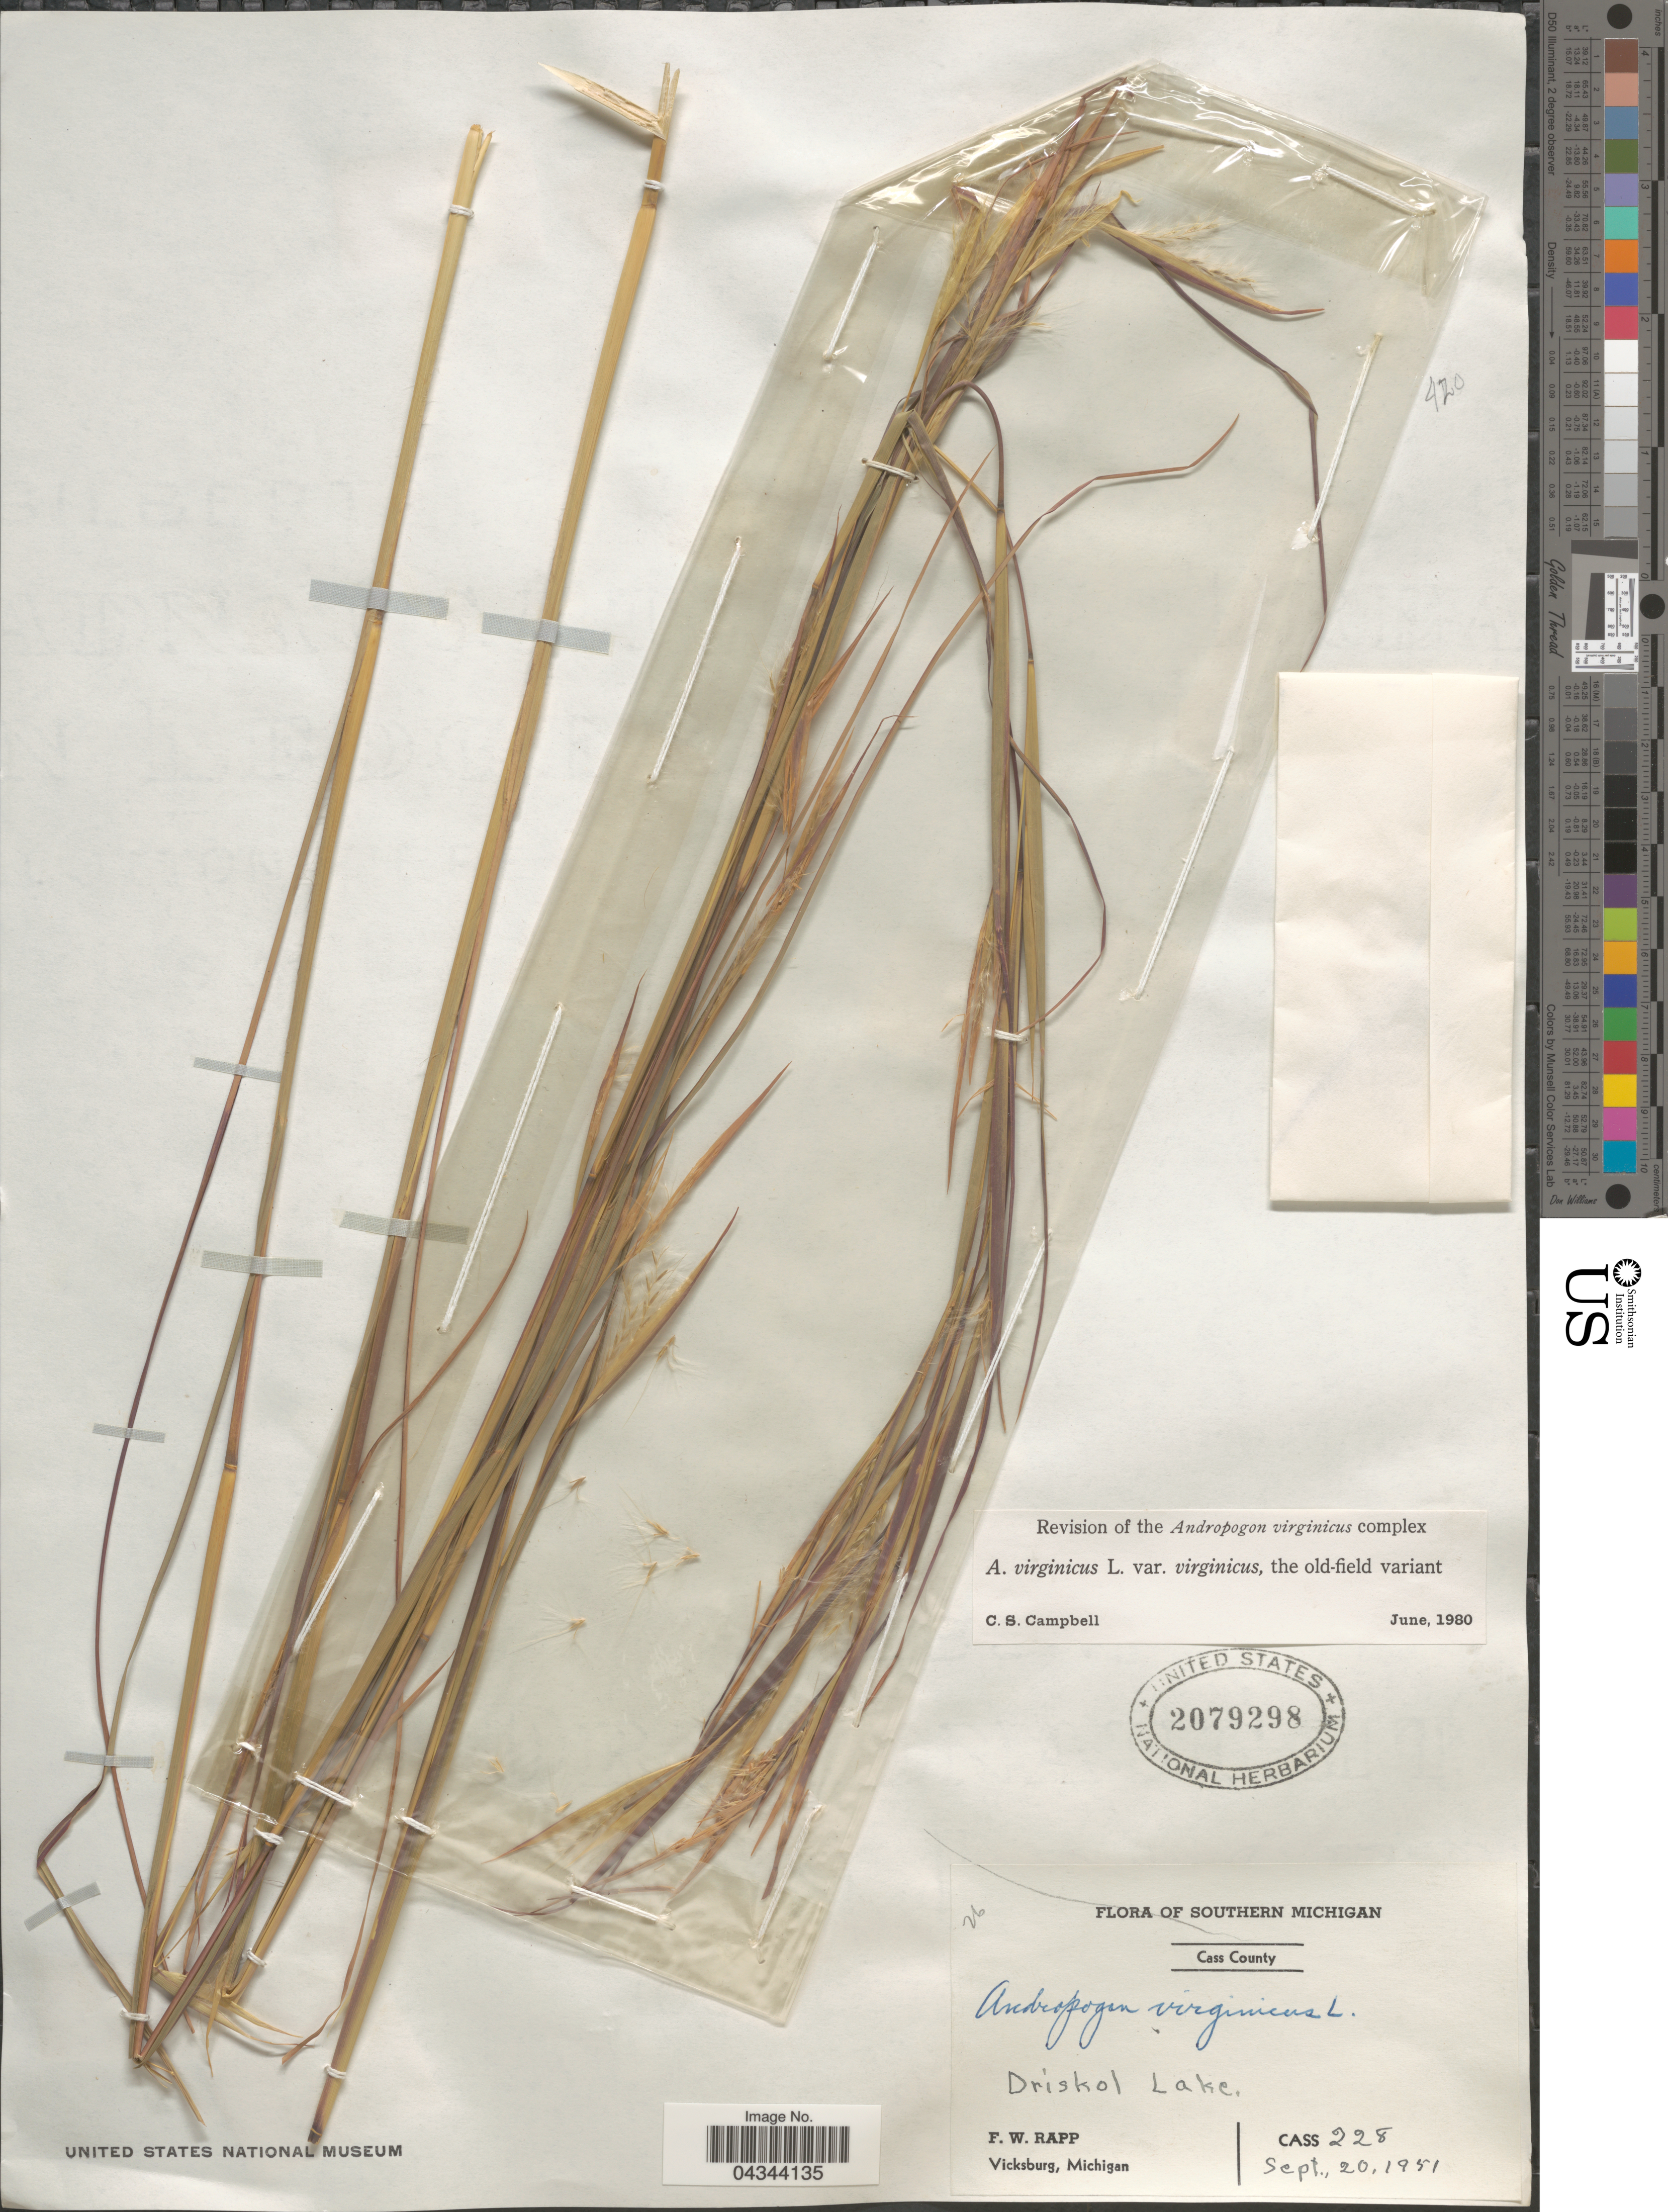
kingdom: Plantae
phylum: Tracheophyta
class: Liliopsida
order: Poales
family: Poaceae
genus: Andropogon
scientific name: Andropogon virginicus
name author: L.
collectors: F. Rapp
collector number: CASS228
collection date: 1951-09-20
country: United States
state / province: Michigan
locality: Southern Michigan. Cass County. Driskol Lake.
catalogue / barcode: US 2079298